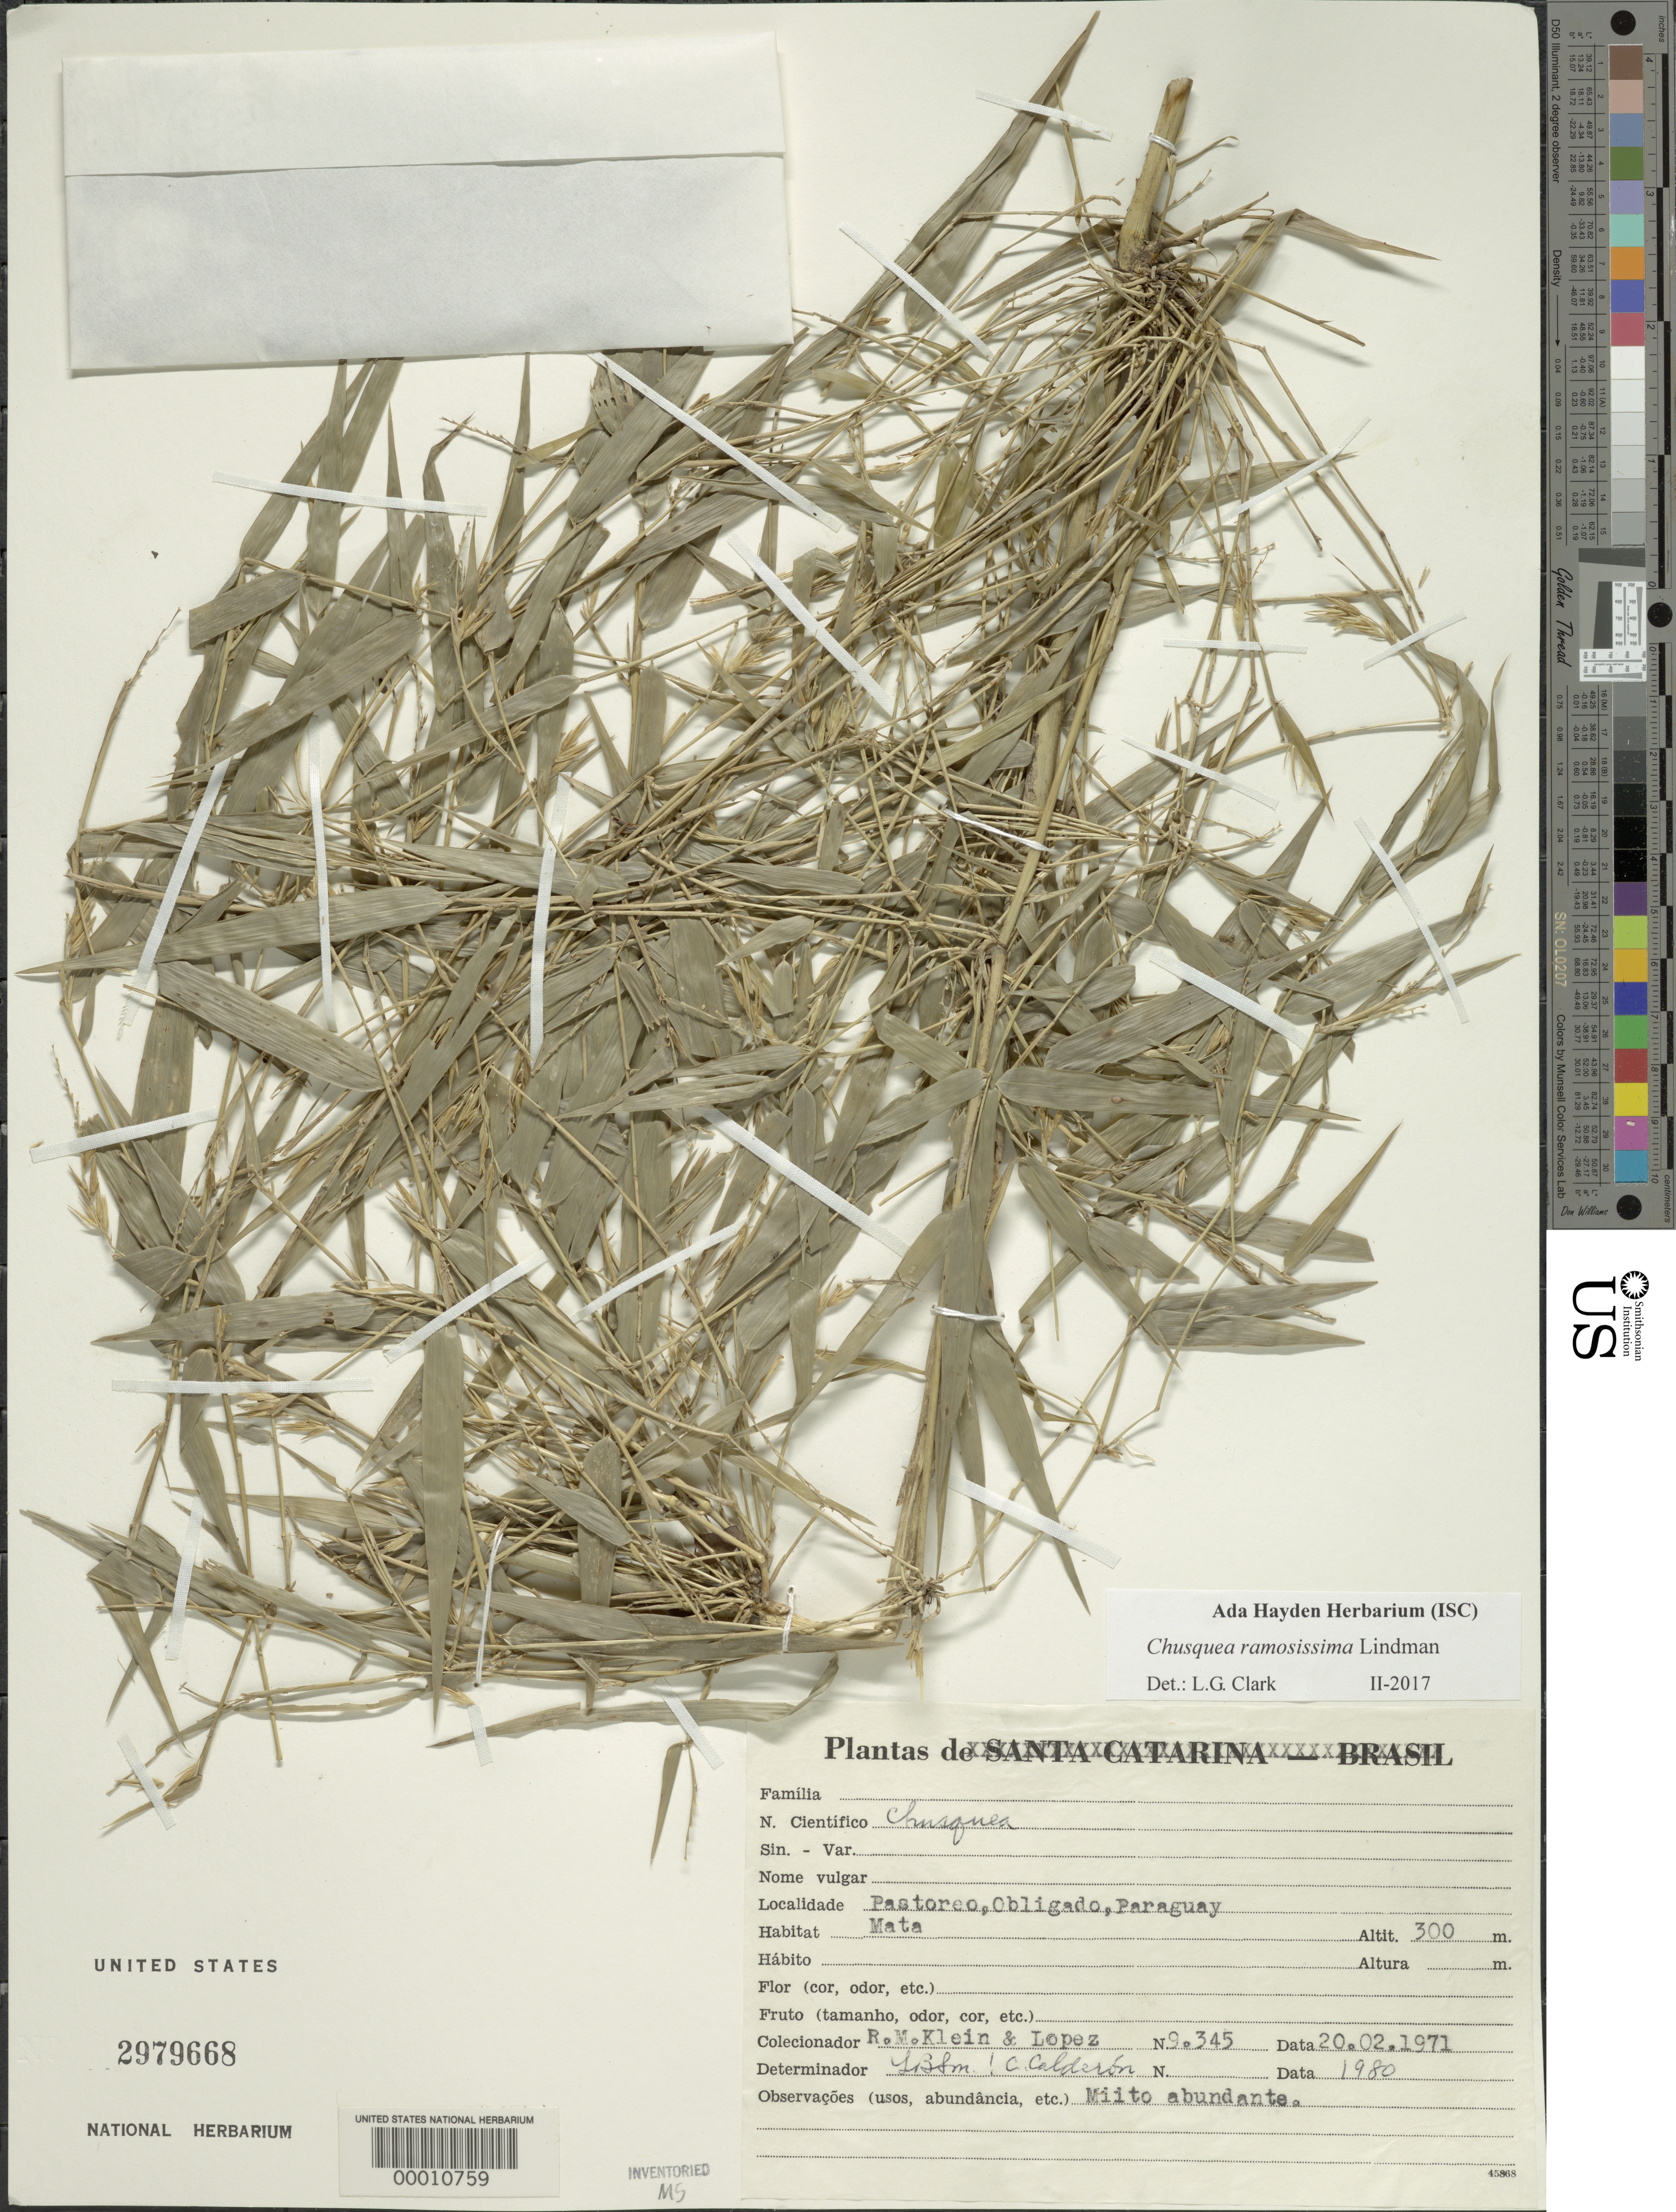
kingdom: Plantae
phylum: Tracheophyta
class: Liliopsida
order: Poales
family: Poaceae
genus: Chusquea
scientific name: Chusquea ramosissima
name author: Lindm.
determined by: Clark, Lynn G., (ISC), Iowa State University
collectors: R. M. Klein & J. Lopez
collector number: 9345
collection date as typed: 20 Feb 1971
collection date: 1971-02-20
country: Paraguay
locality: Pastoreo, obligada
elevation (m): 300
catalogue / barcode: US 2979668